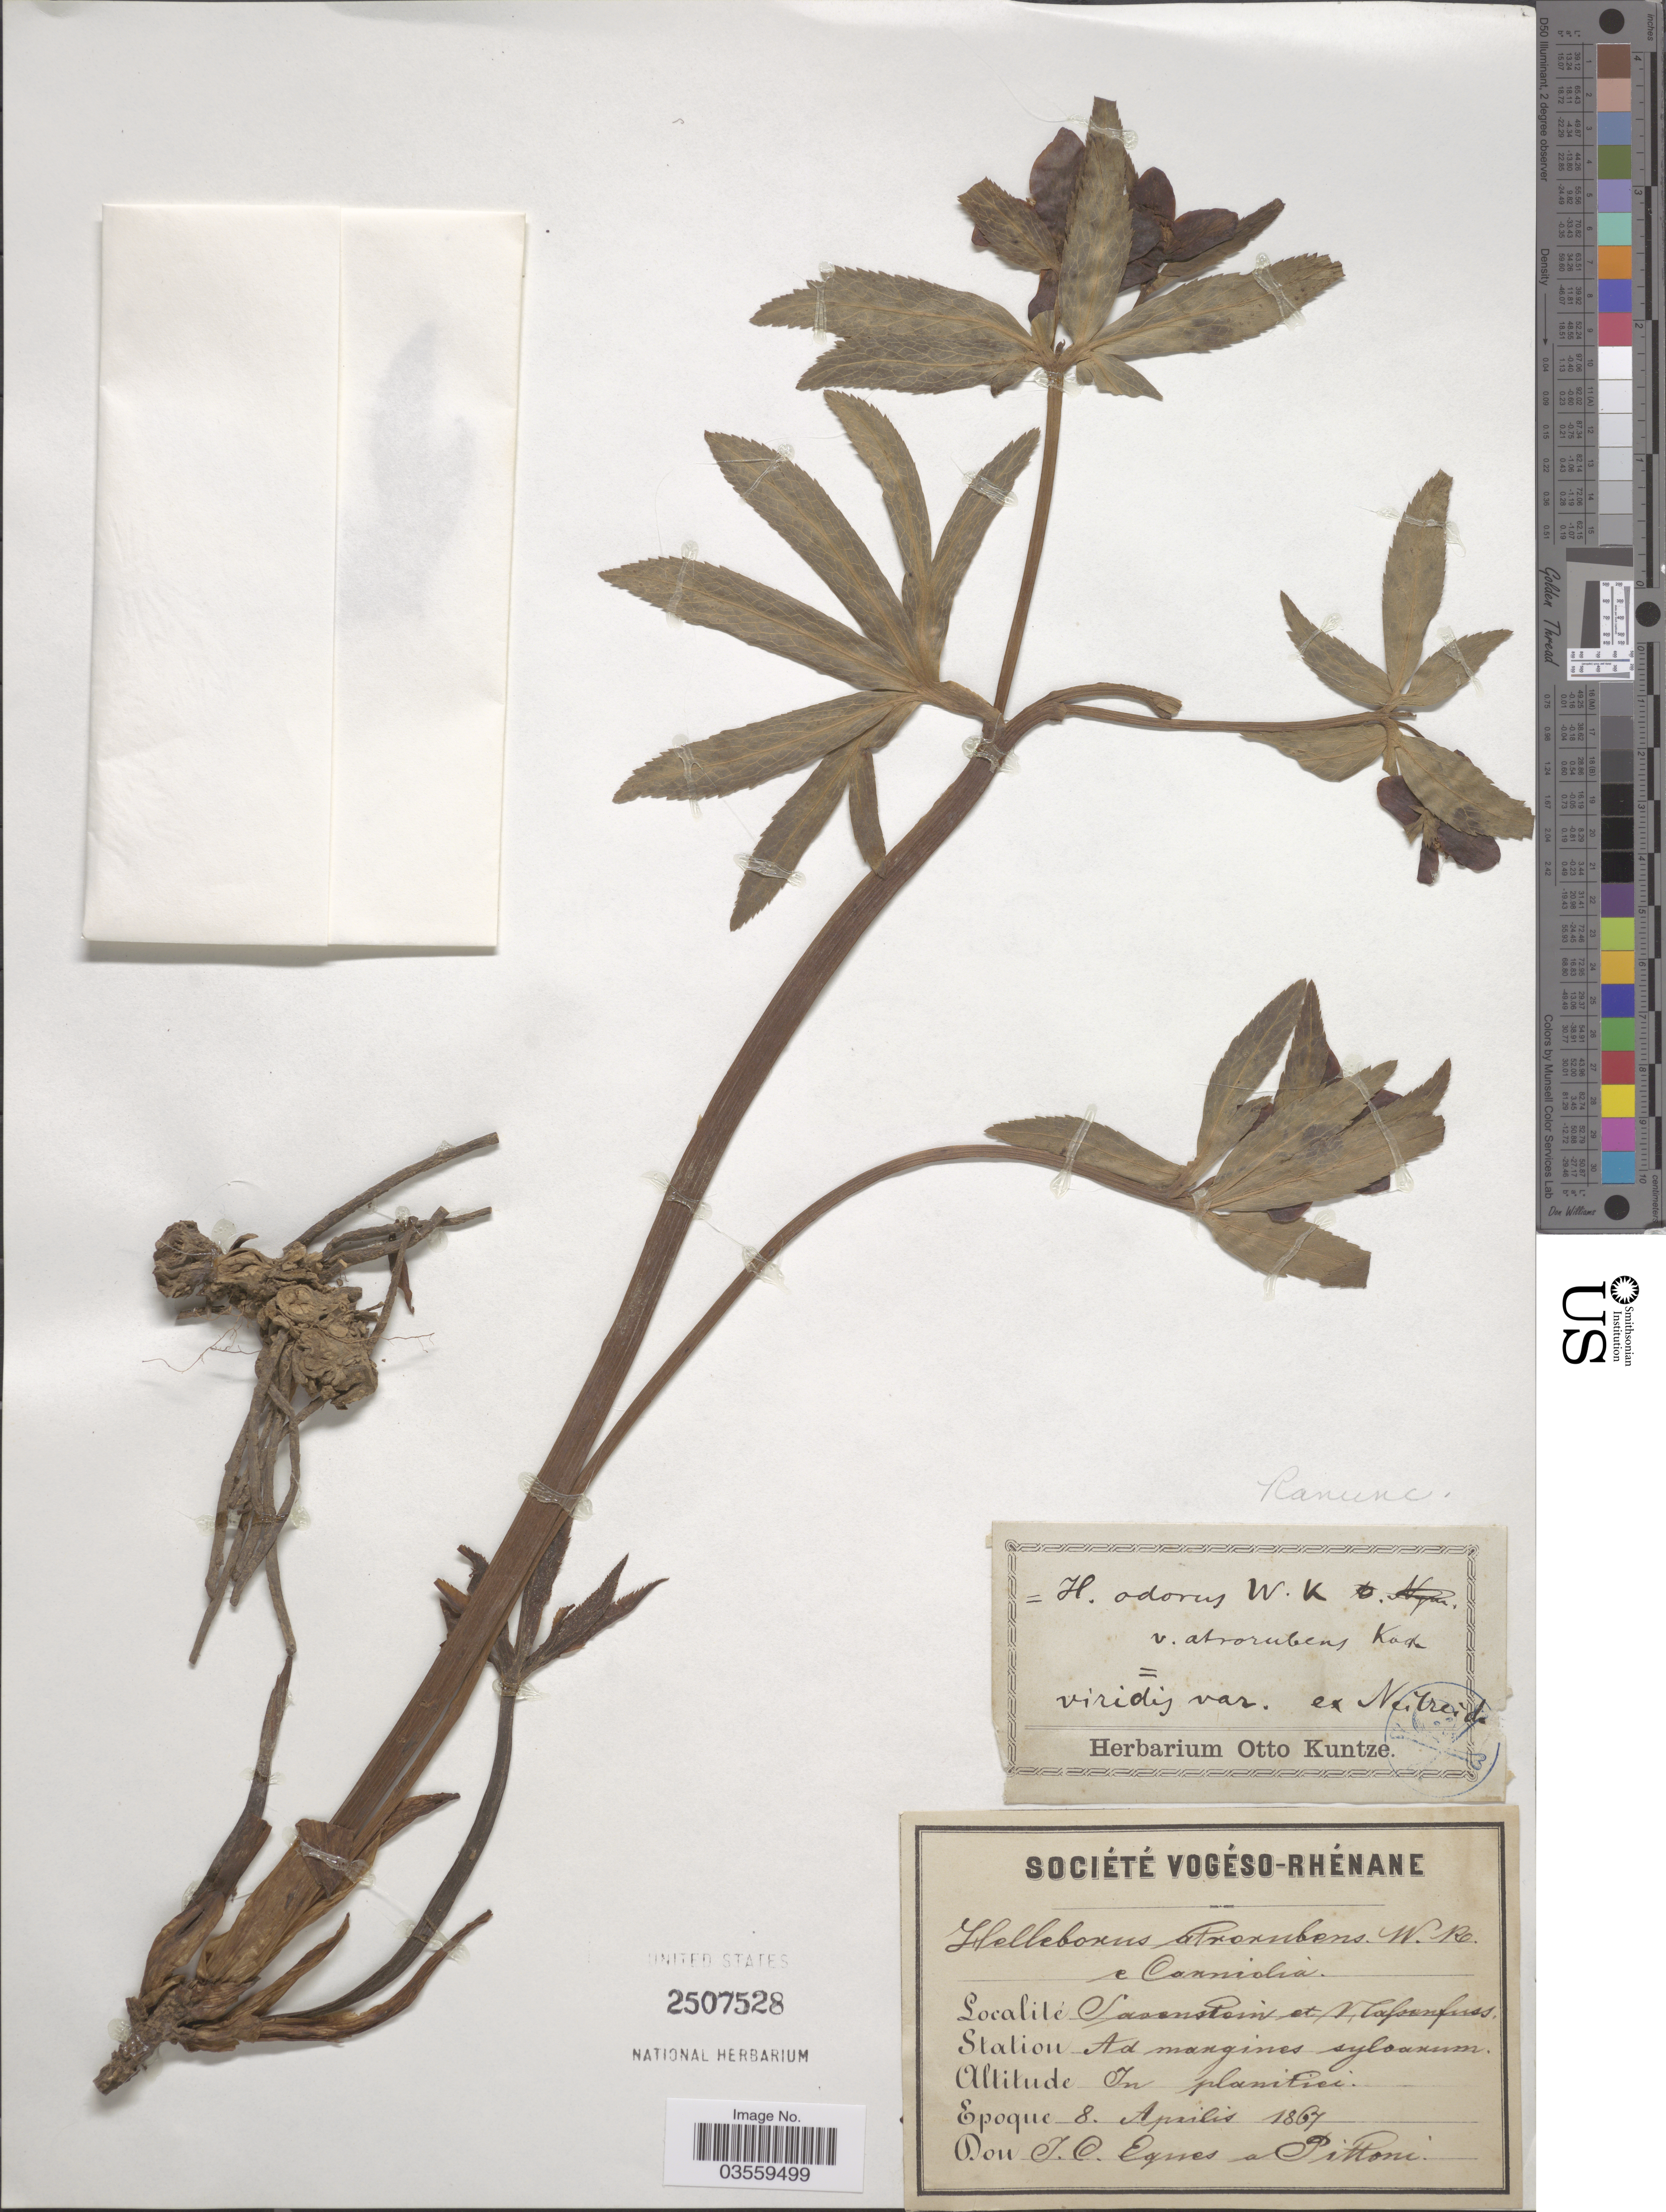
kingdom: Plantae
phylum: Tracheophyta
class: Magnoliopsida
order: Ranunculales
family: Ranunculaceae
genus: Helleborus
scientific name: Helleborus odorus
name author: Waldst. & Kit. ex Willd.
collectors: J. Pittoni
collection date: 1867-04-08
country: Austria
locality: Sanenstein et Nassentuss. Station Ad margines syloanum.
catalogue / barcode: US 2507528